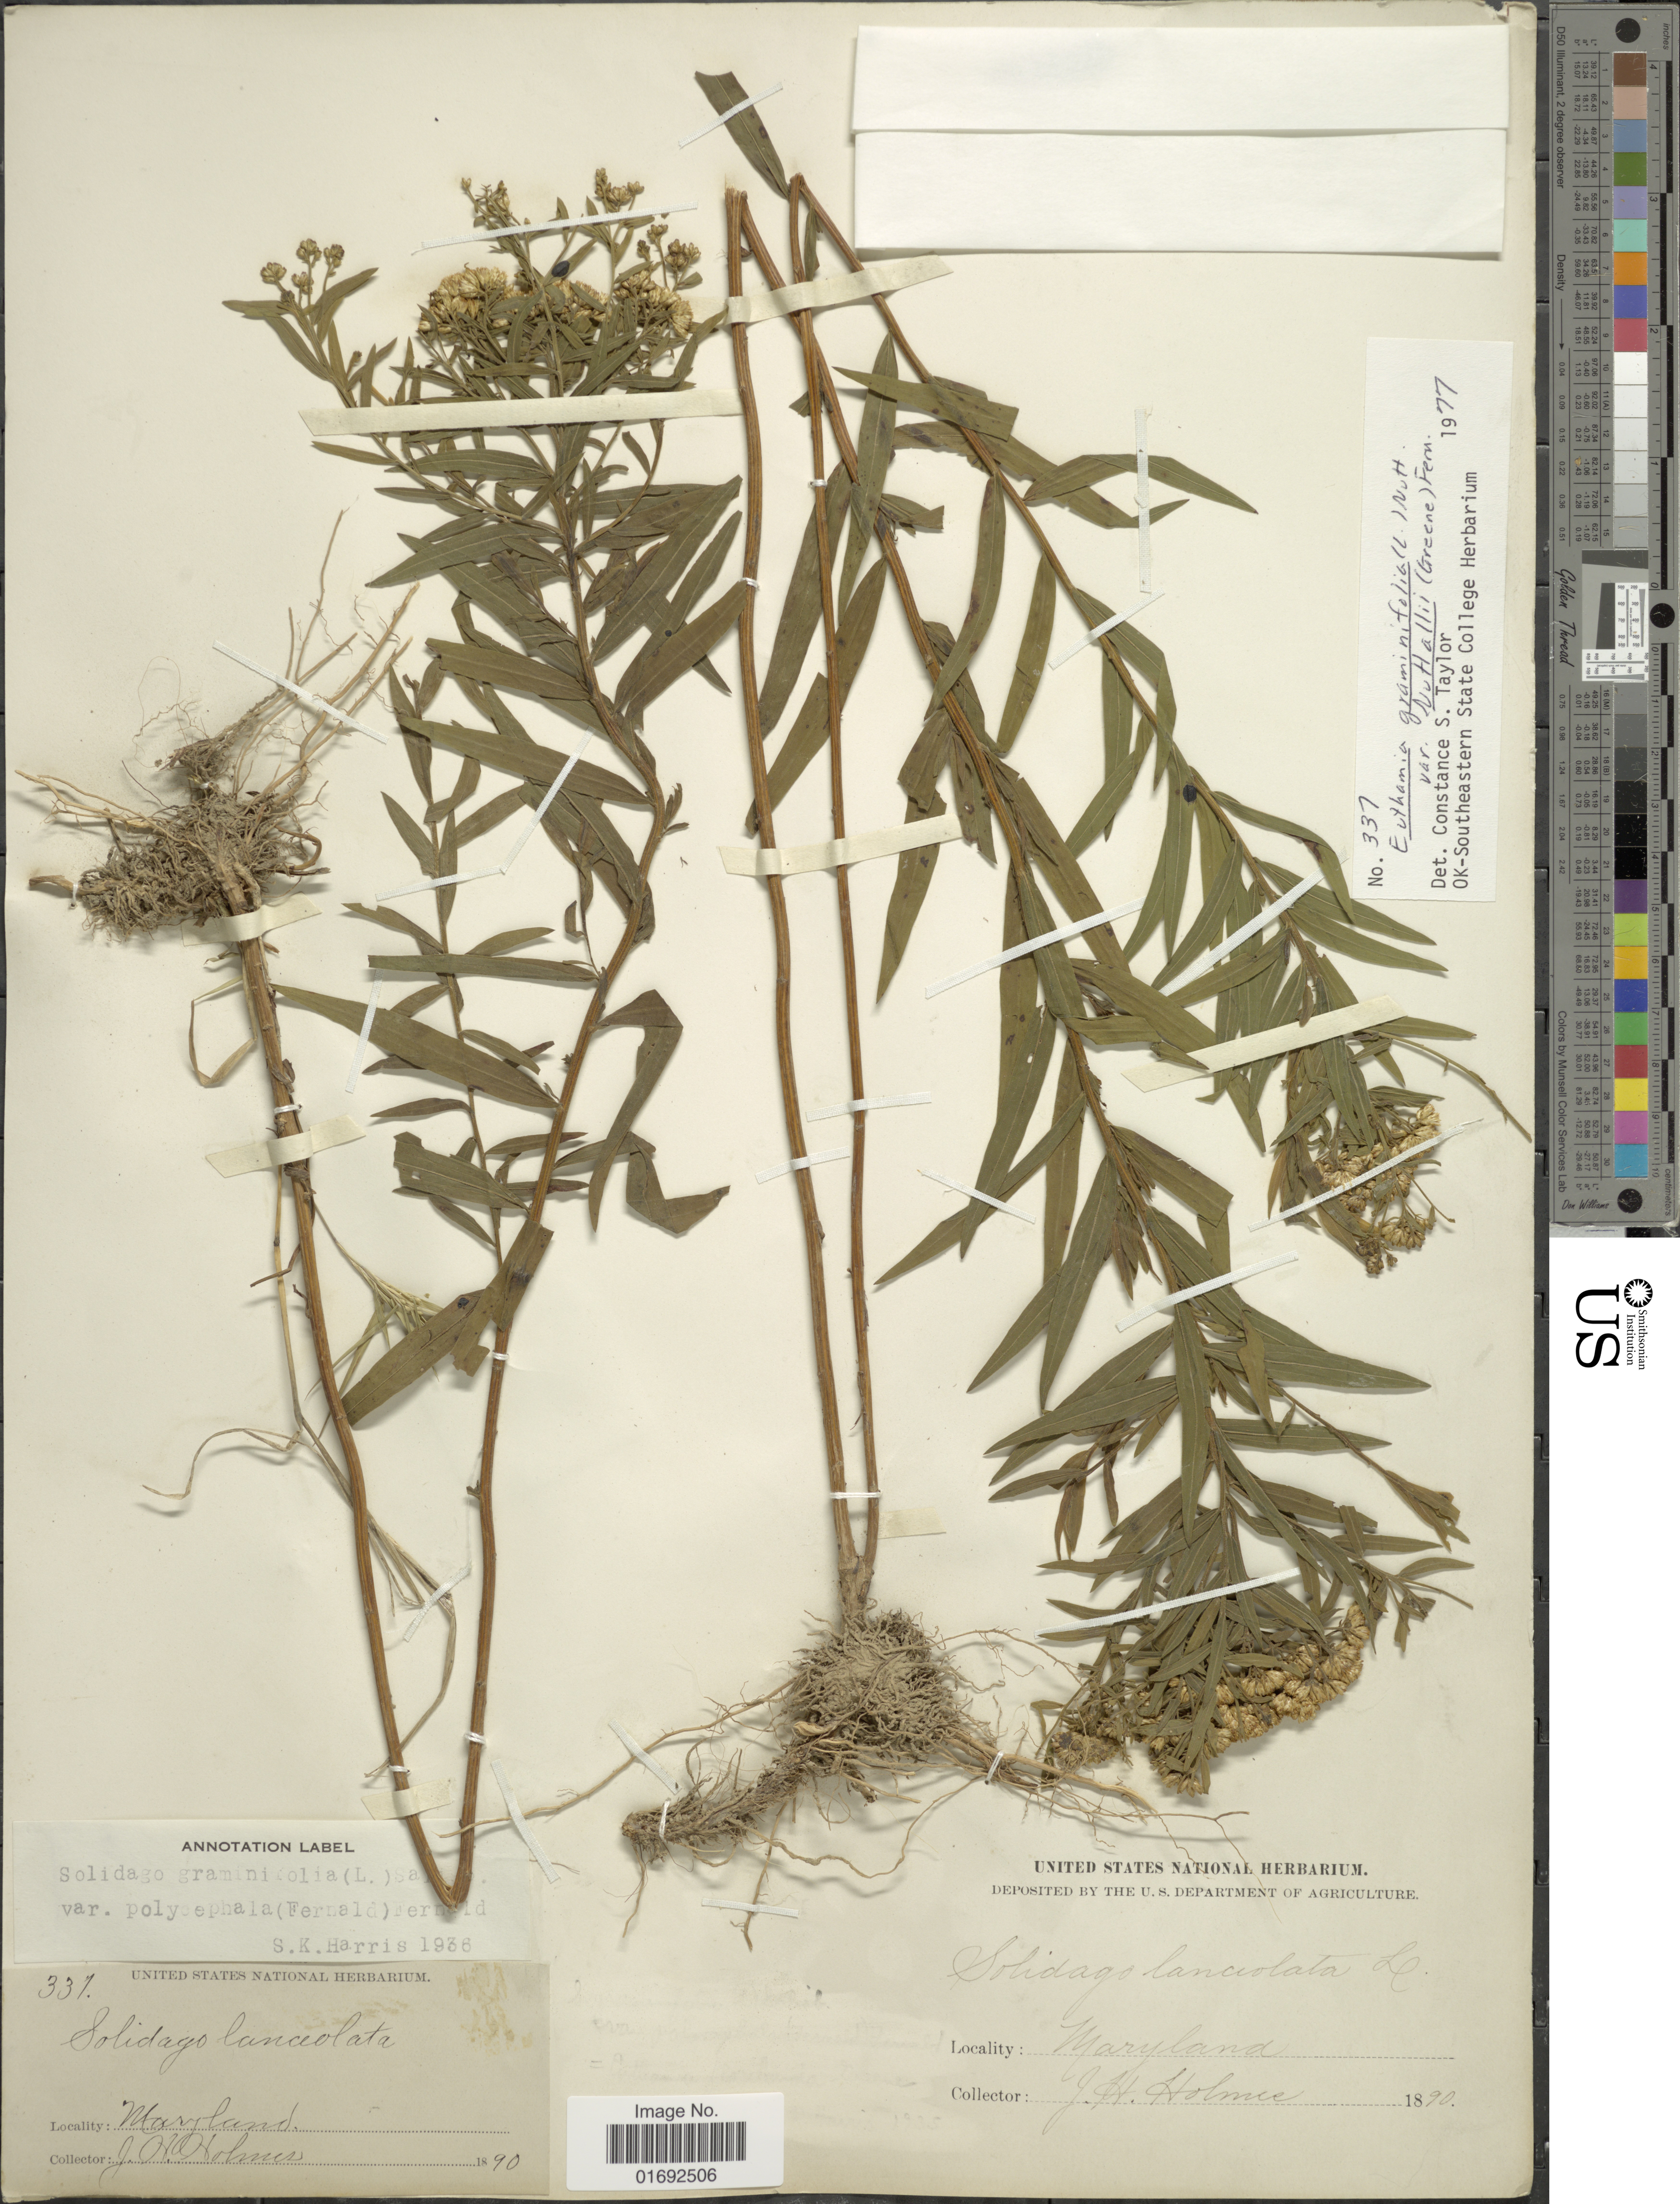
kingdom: Plantae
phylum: Tracheophyta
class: Magnoliopsida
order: Asterales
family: Asteraceae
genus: Euthamia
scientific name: Euthamia graminifolia var. nuttalii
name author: (S.W. Greene) W. Stone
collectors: J. Holmes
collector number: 331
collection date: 1890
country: United States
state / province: Maryland